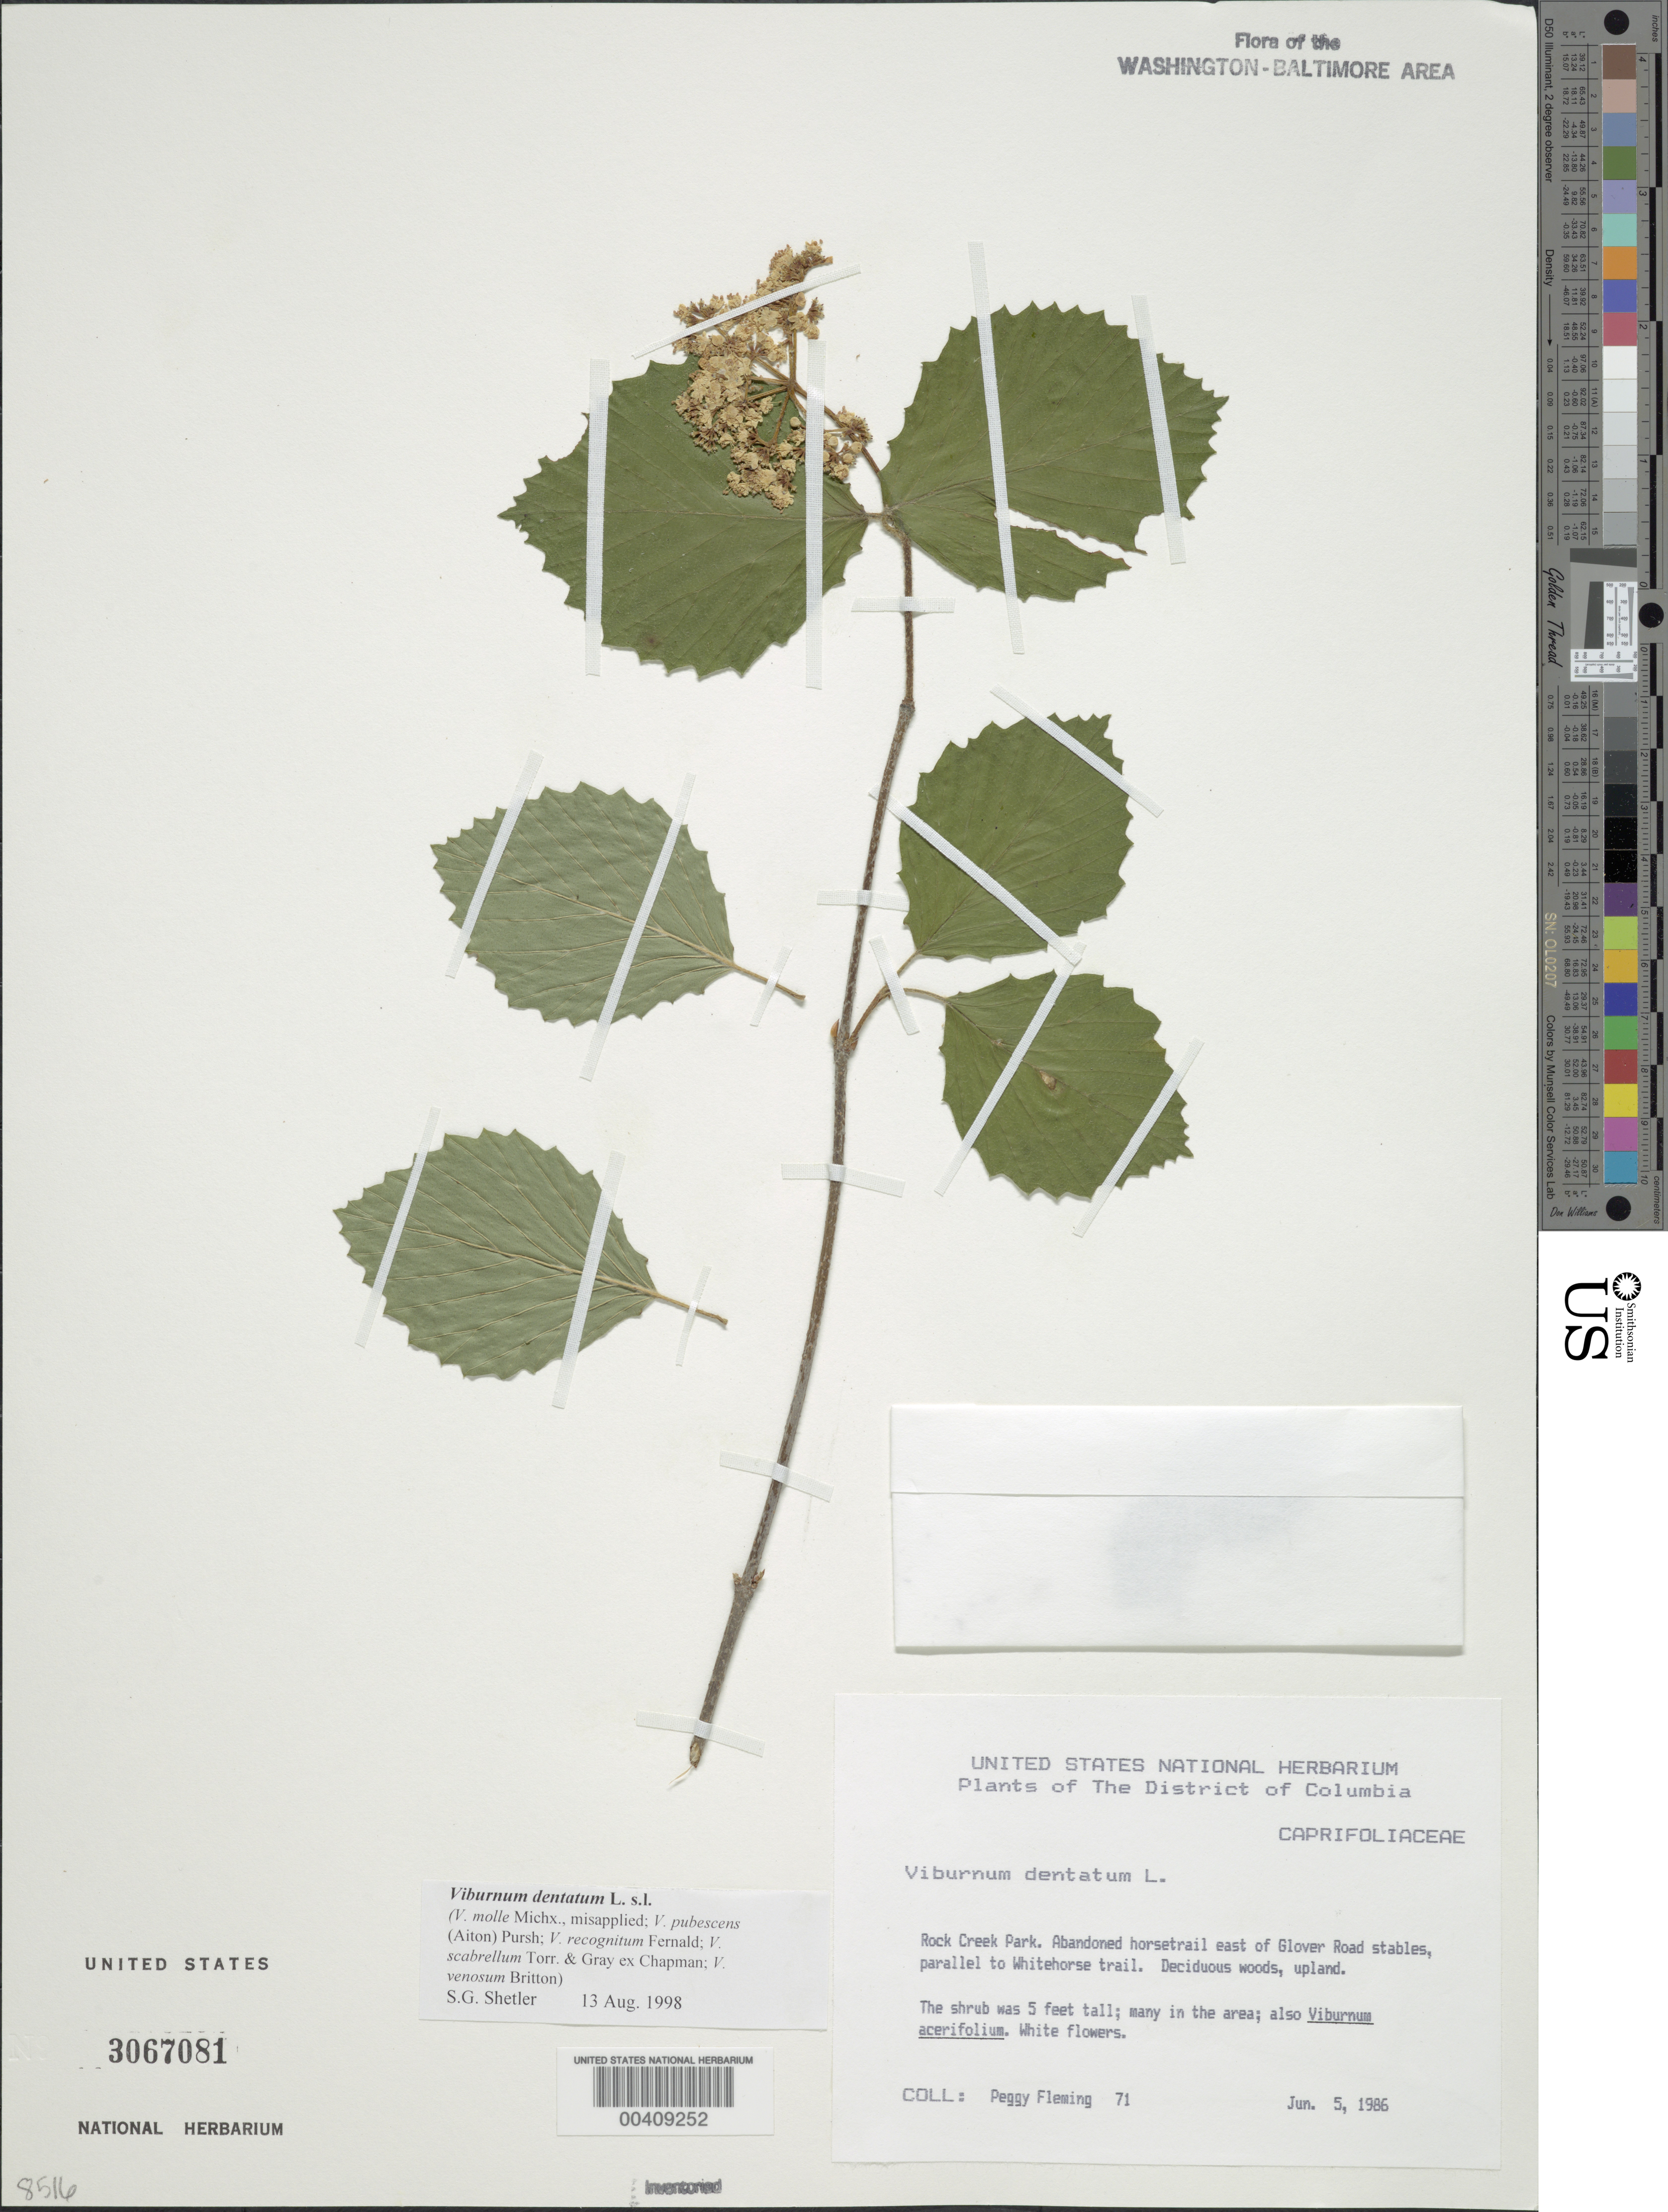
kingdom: Plantae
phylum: Tracheophyta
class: Magnoliopsida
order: Dipsacales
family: Viburnaceae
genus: Viburnum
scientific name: Viburnum dentatum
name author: L.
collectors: P. Fleming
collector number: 71N.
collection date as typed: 05 Jun 1986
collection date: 1986-06-05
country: United States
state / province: District of Columbia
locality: Rock Creek Park, E of Glover Road, parallel to Whitehorse trail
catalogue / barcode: US 3067081